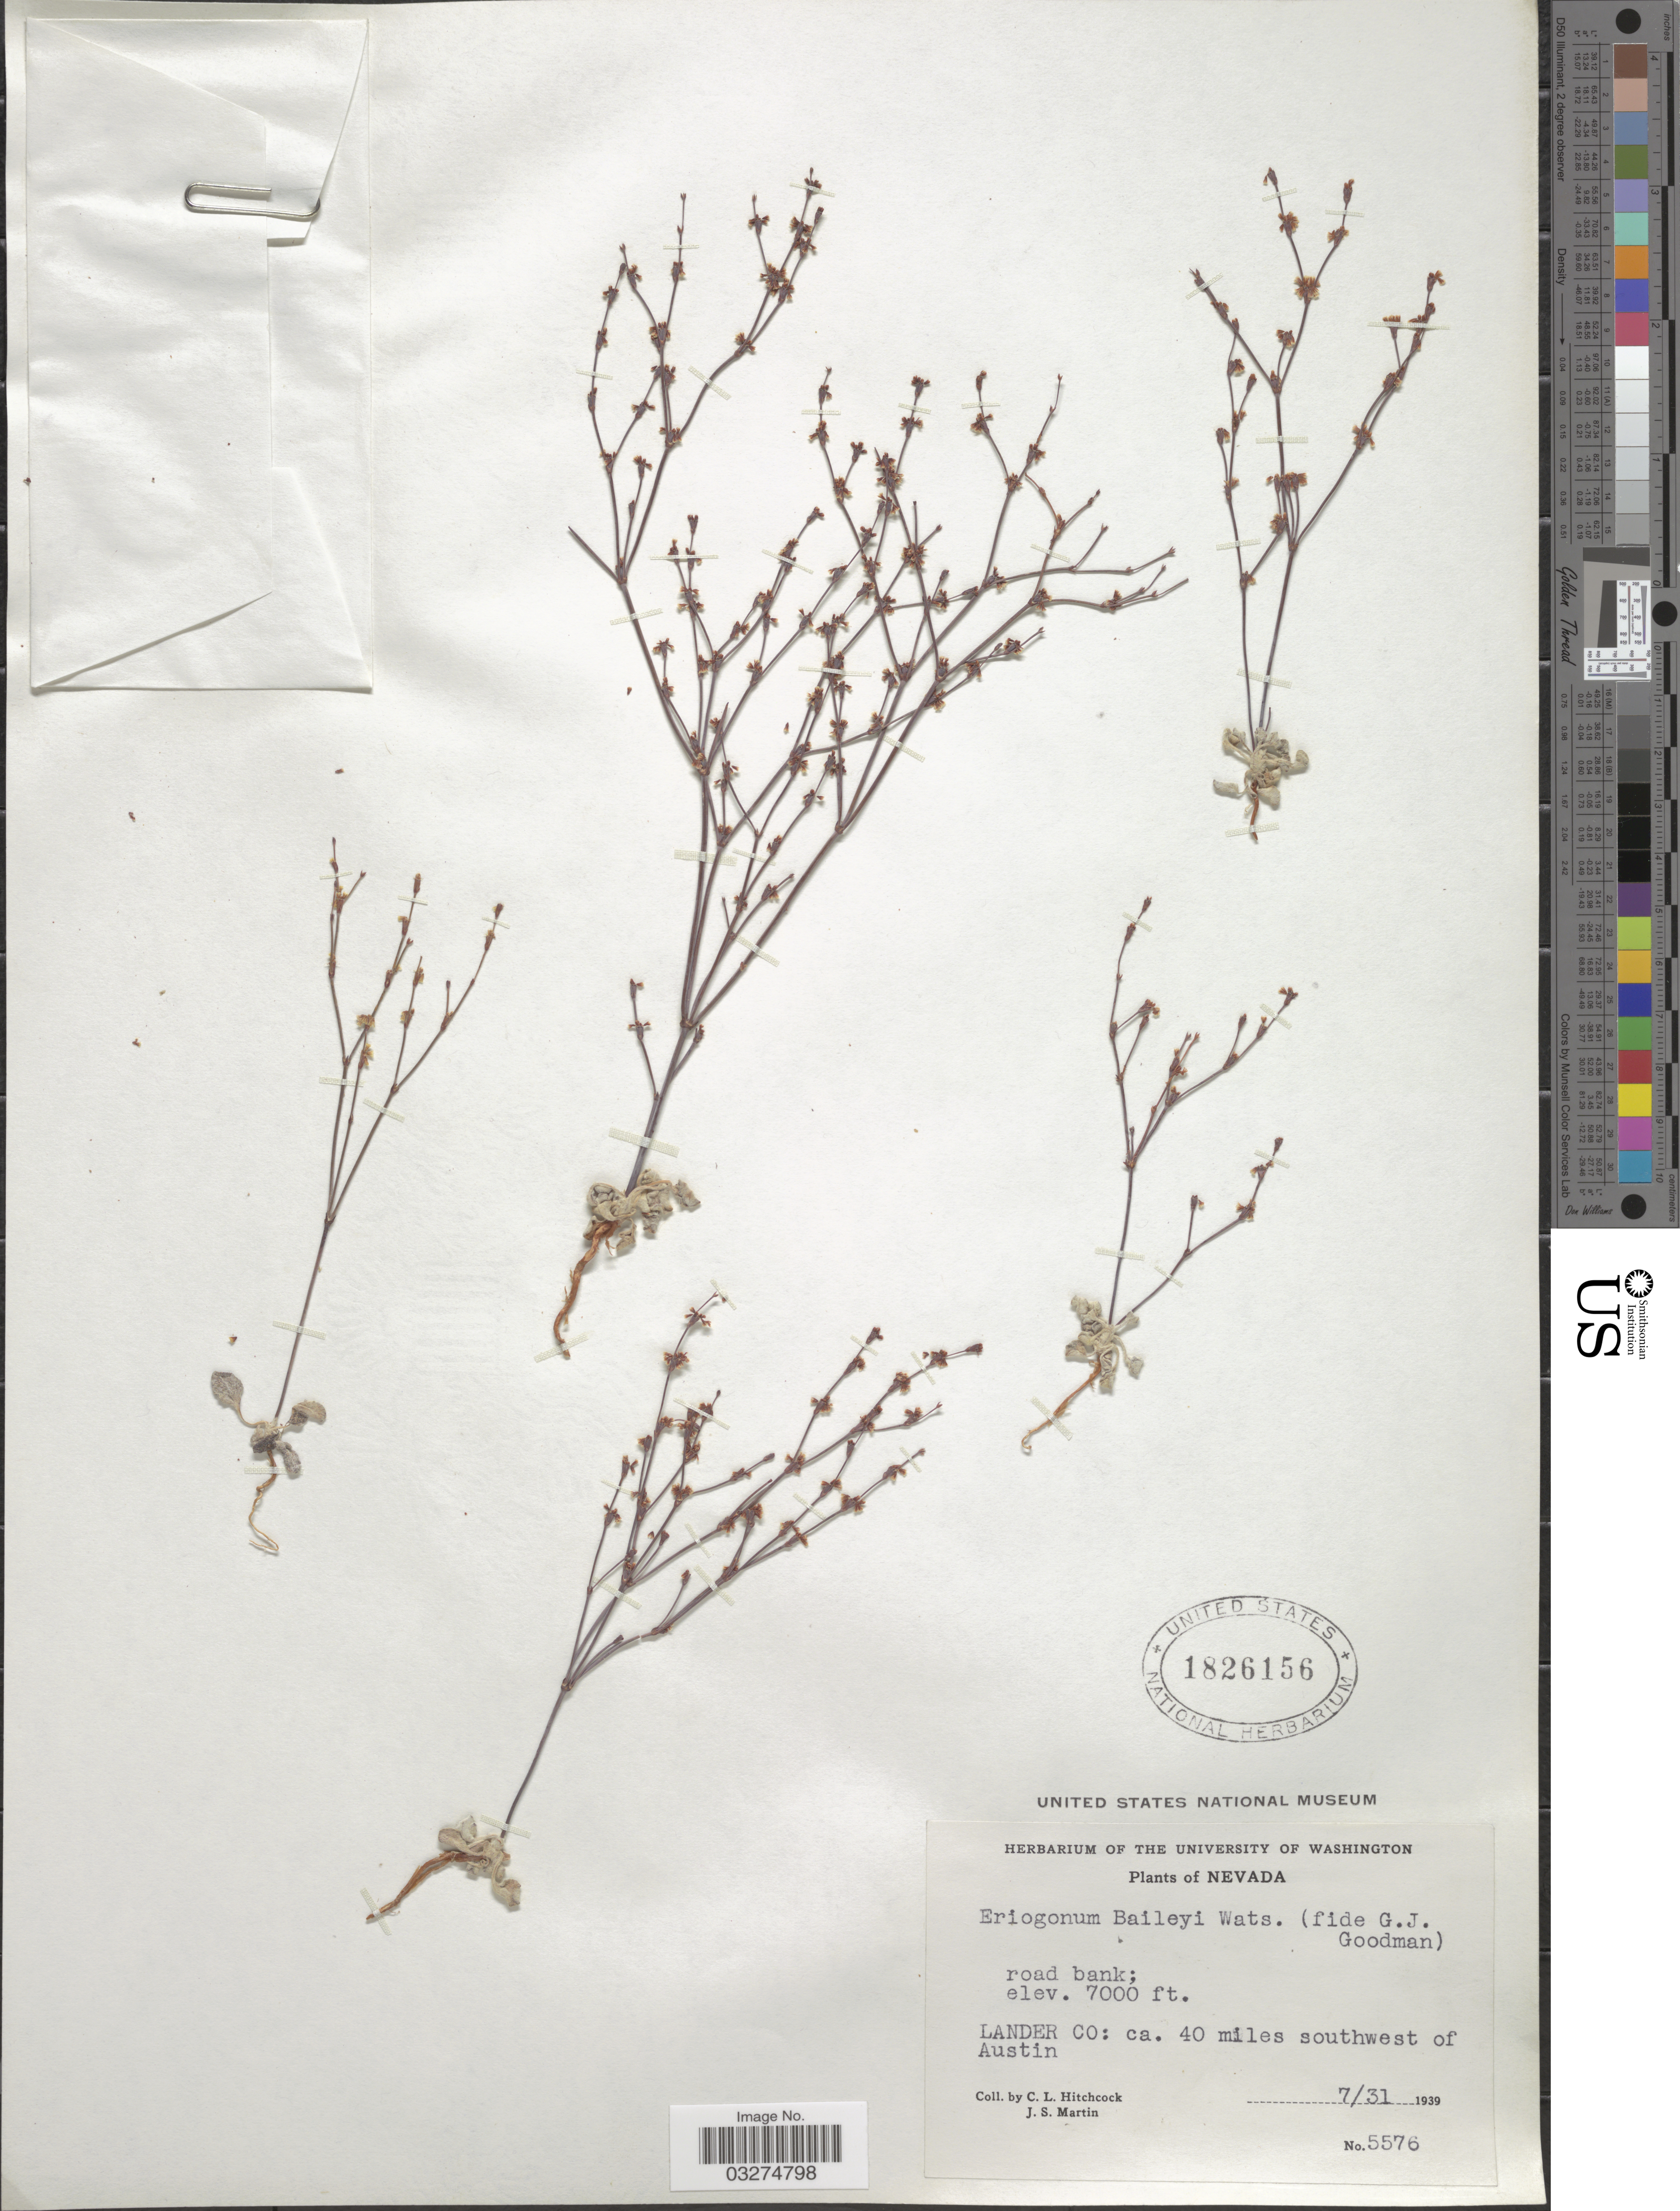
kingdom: Plantae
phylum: Tracheophyta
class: Magnoliopsida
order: Caryophyllales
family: Polygonaceae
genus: Eriogonum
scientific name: Eriogonum baileyi var. baileyi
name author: S. Watson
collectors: C. L. Hitchcock & J. S. Martin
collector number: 5576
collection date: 1939-07-31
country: United States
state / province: Nevada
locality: Lander Co: ca. 40 miles southwest of Austin.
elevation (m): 2134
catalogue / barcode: US 1826156